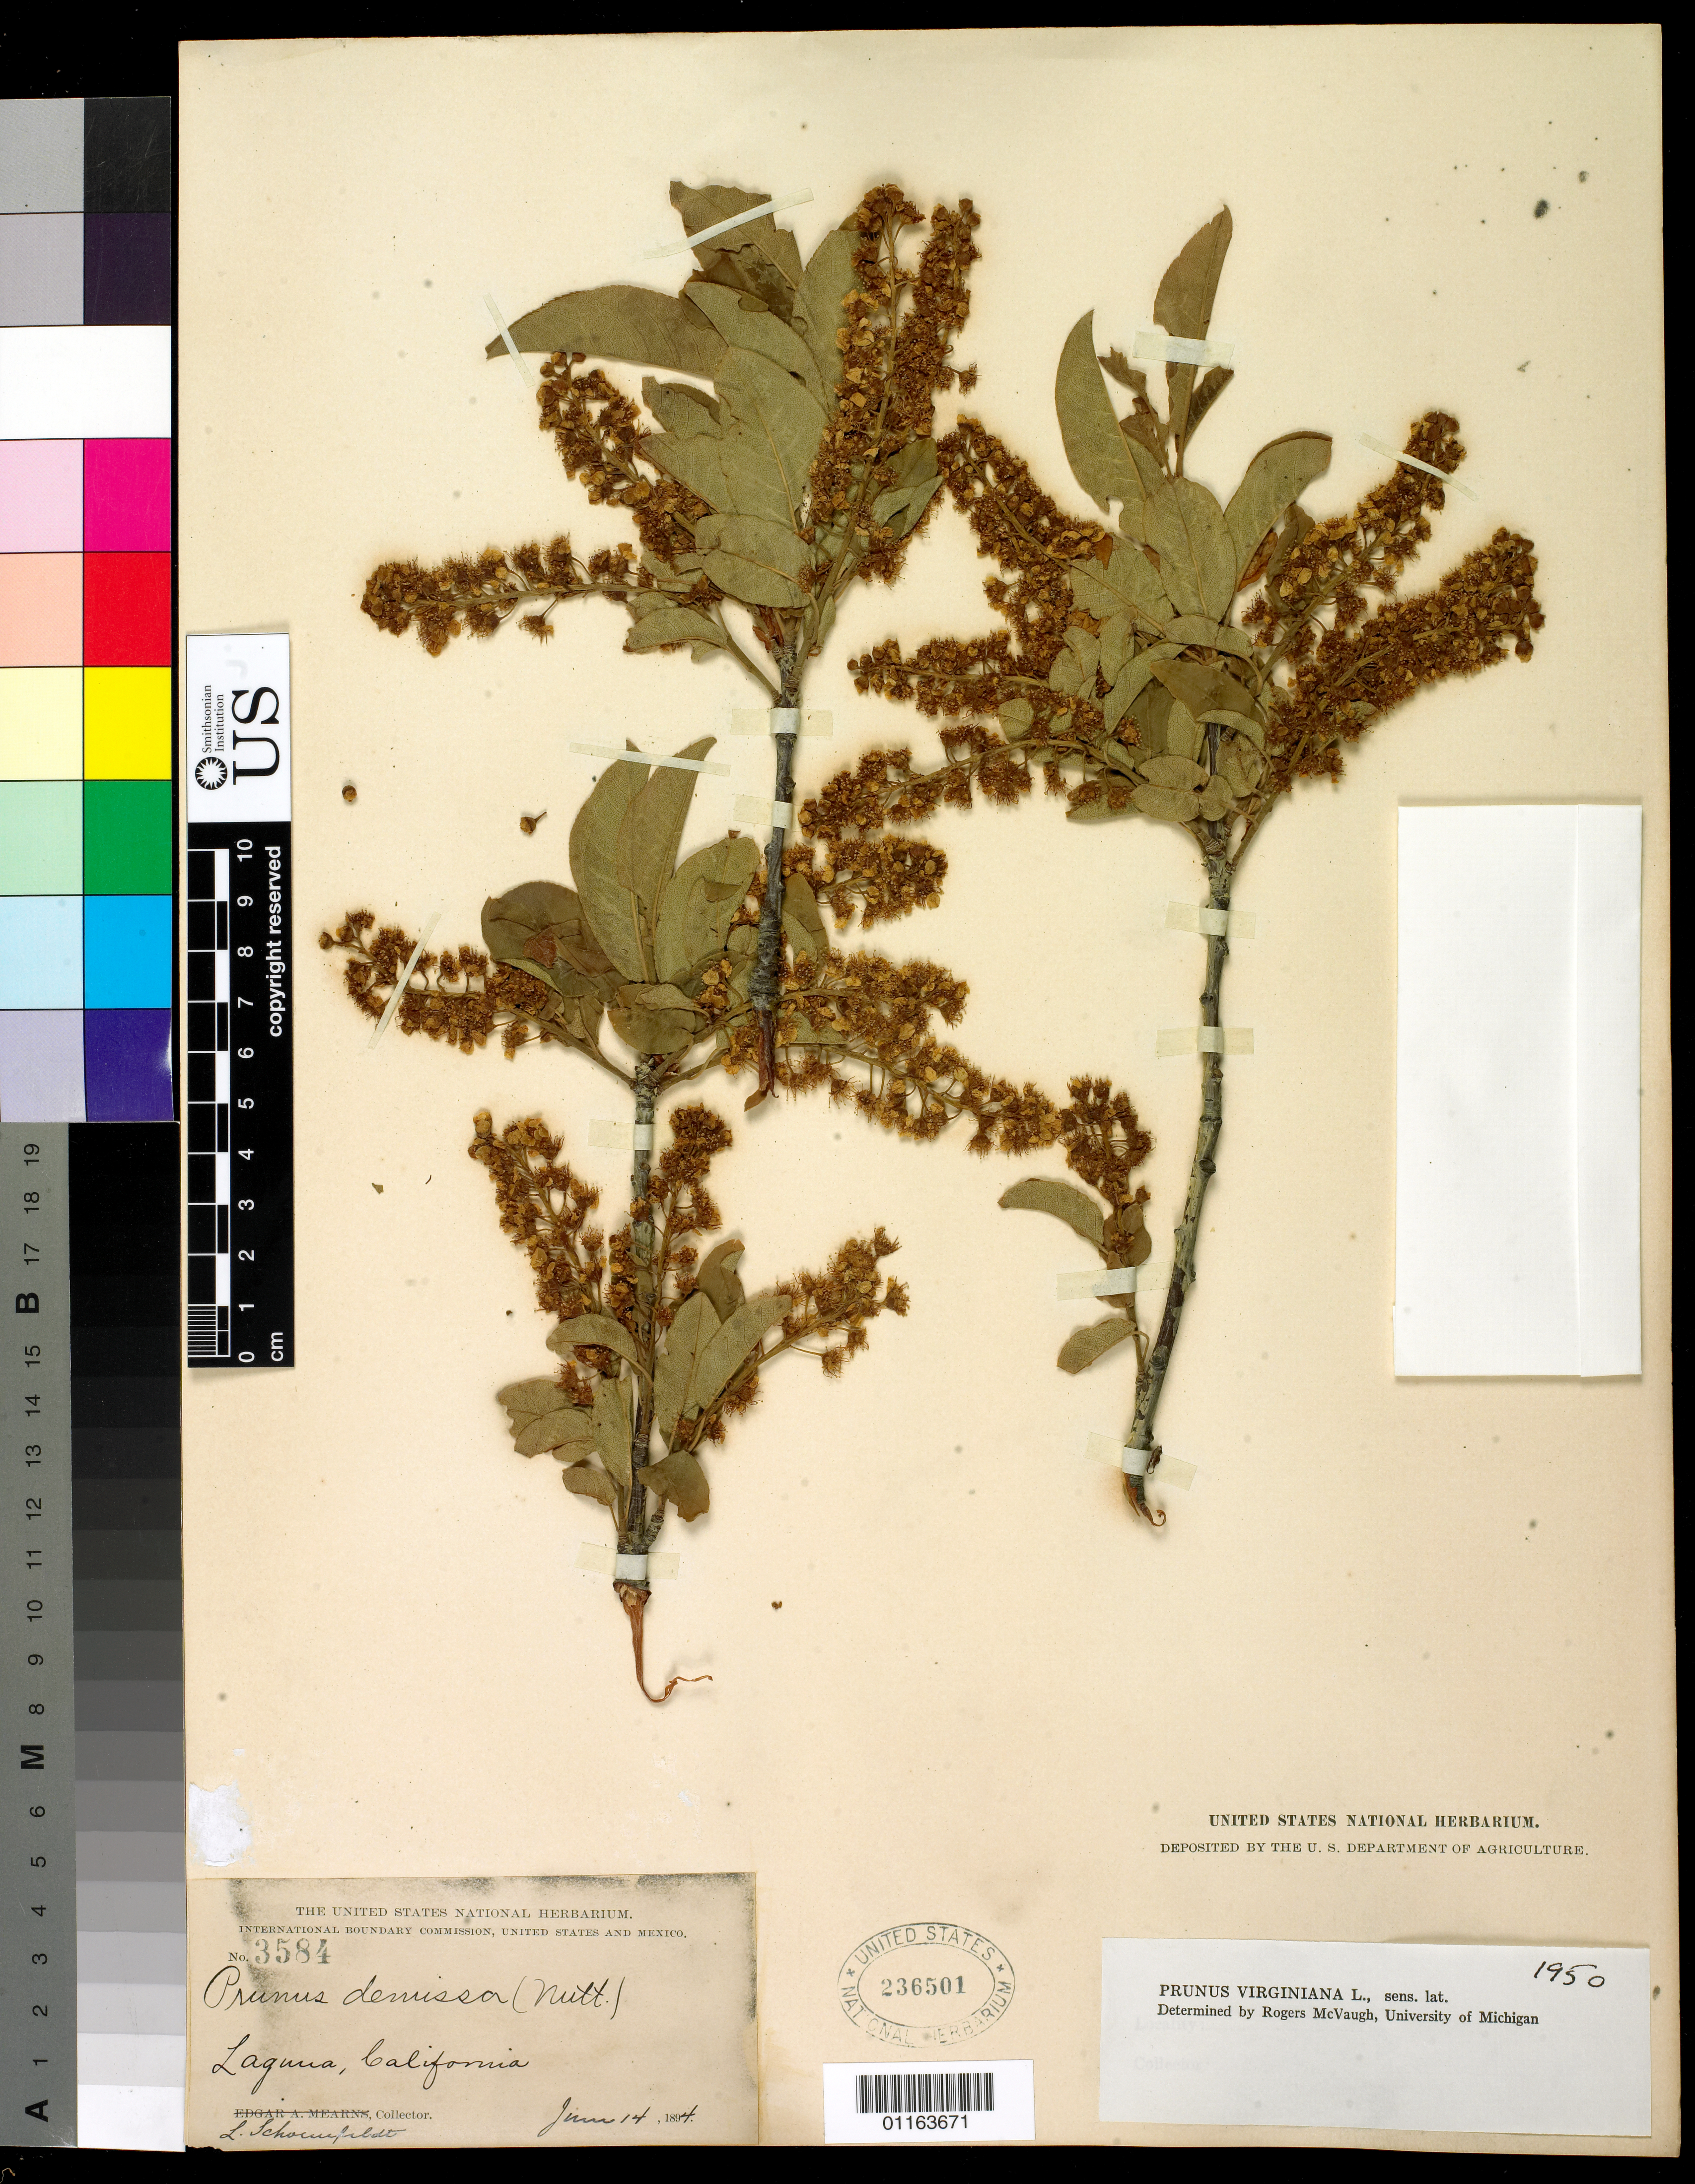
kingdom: Plantae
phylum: Tracheophyta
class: Magnoliopsida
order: Rosales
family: Rosaceae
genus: Prunus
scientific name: Prunus virginiana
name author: L.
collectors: L. Schoenfeldt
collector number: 3584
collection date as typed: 14 Jun 1894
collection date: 1894-06-14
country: United States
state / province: California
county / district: Orange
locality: Laguna.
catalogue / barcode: US 236501